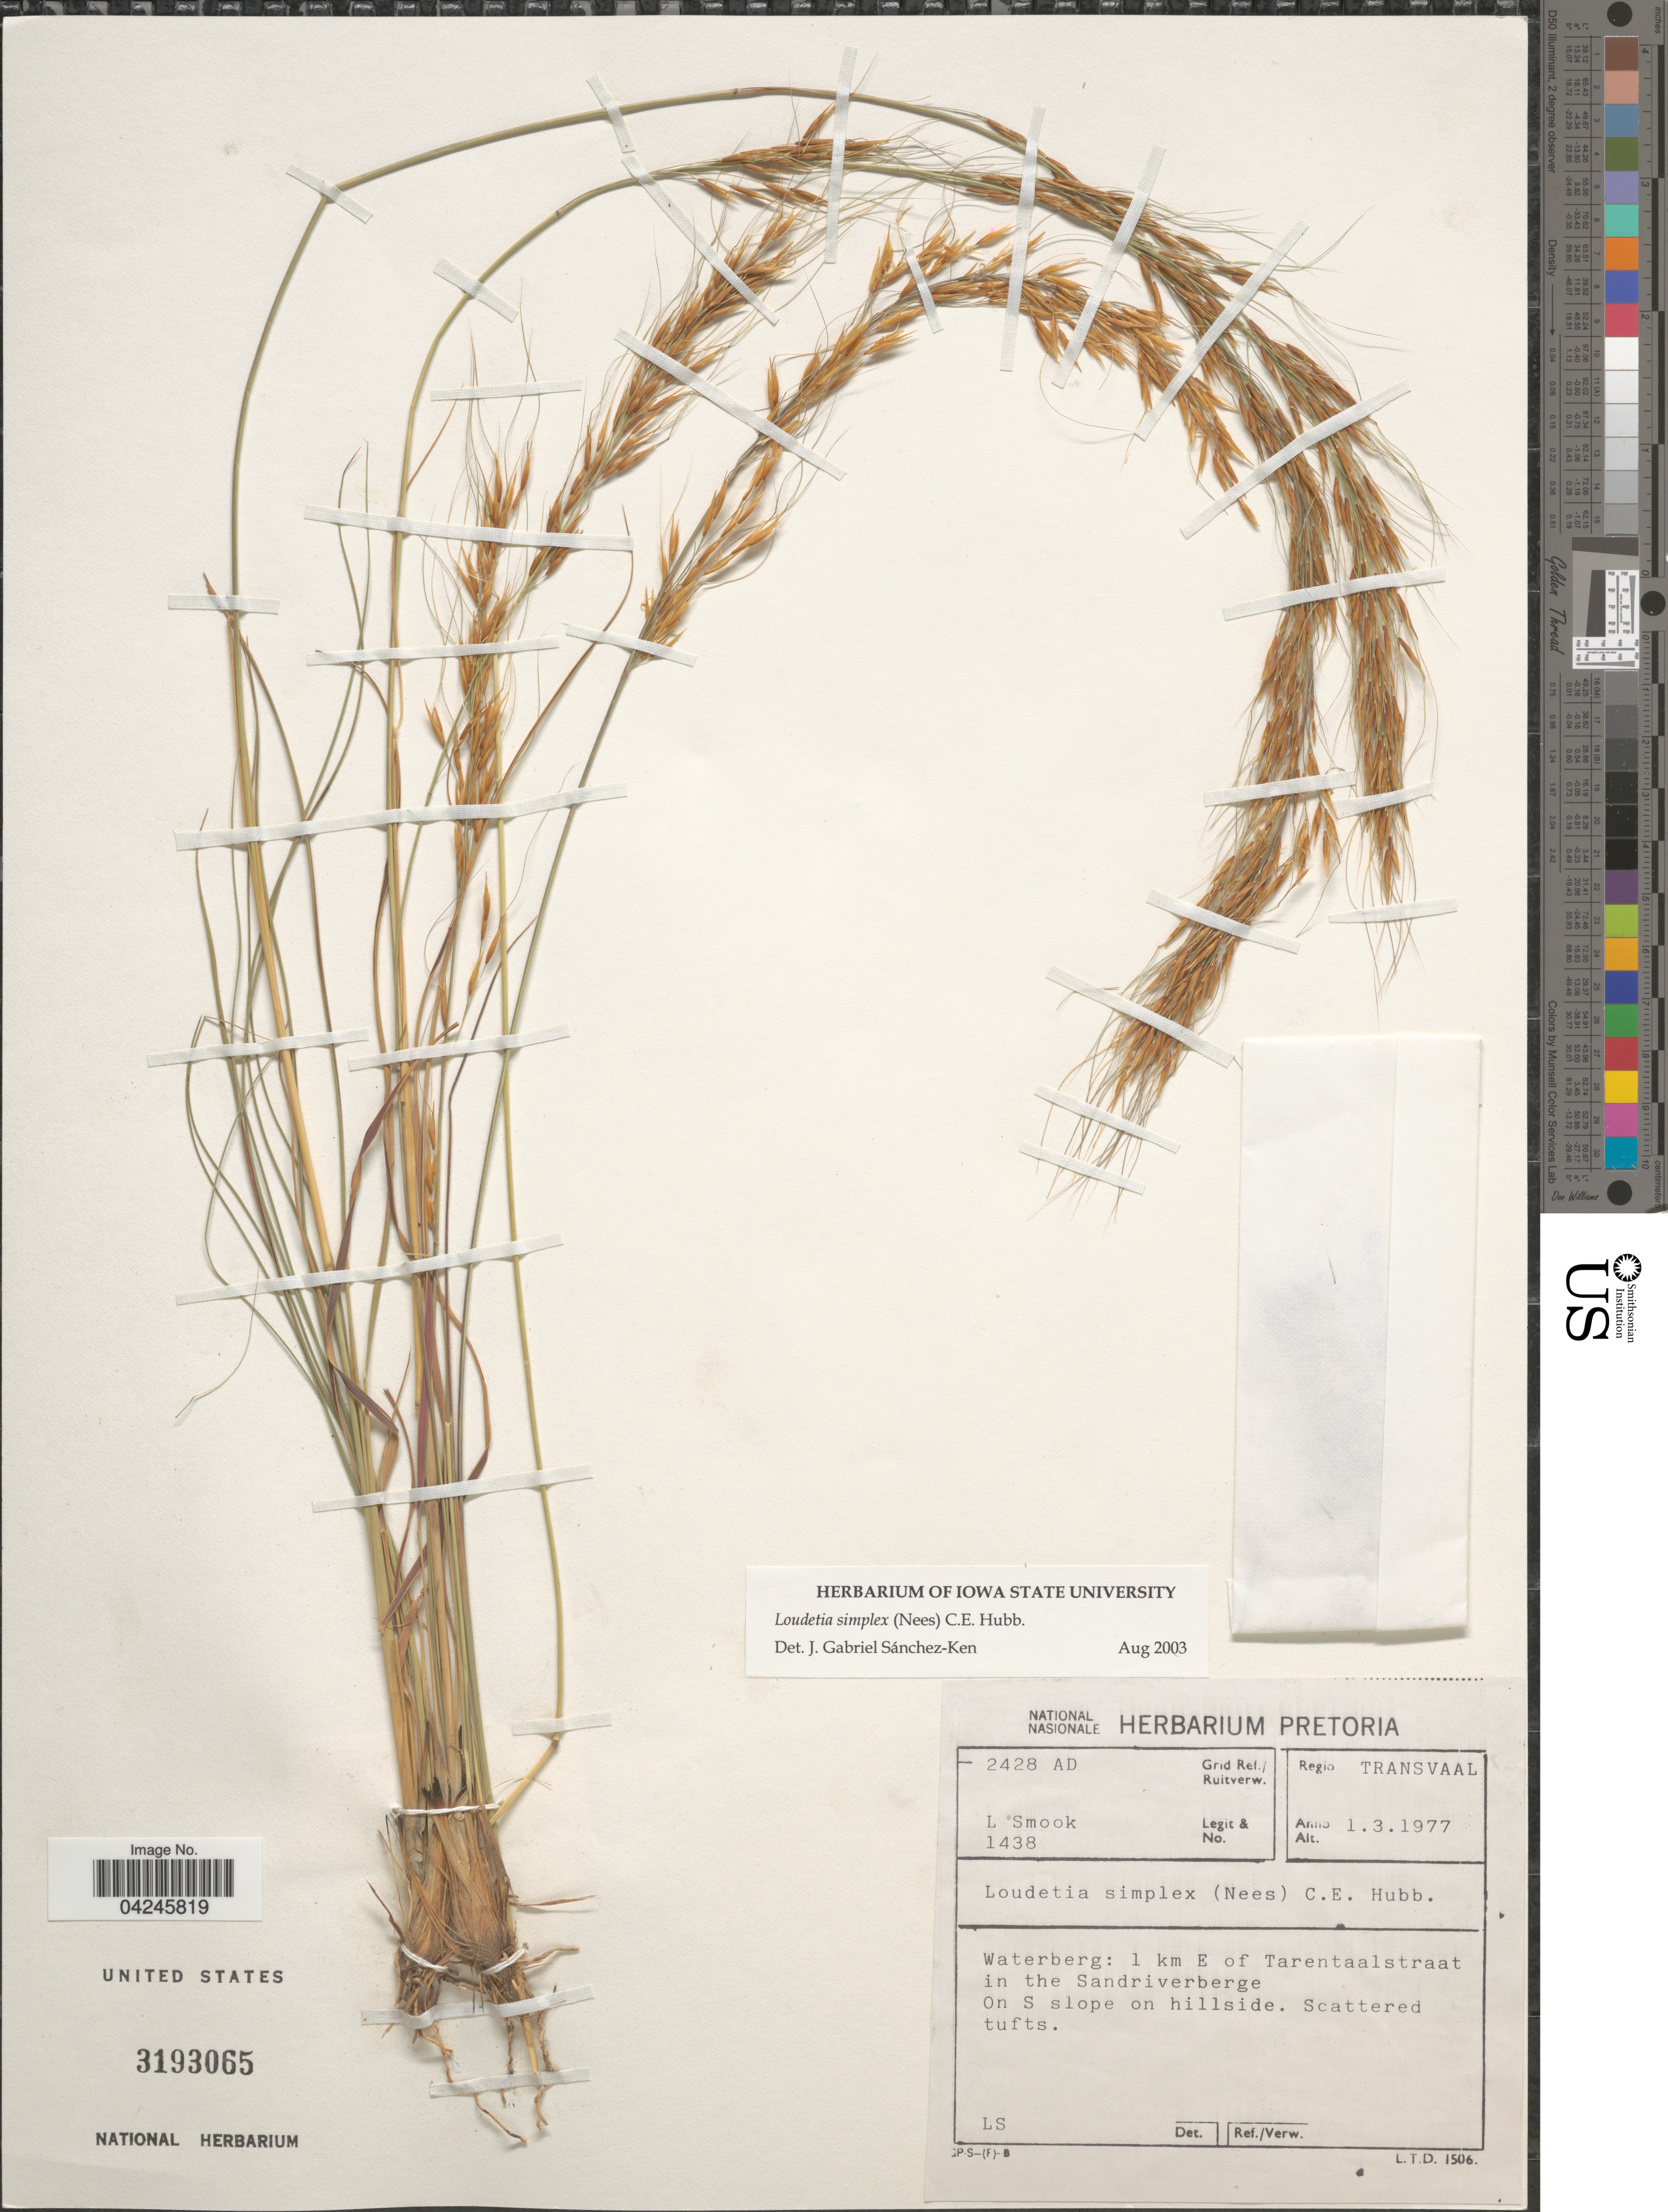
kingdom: Plantae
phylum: Tracheophyta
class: Liliopsida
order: Poales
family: Poaceae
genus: Loudetia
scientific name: Loudetia simplex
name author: (Nees) C.E. Hubb.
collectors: L. Smook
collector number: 1438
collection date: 1977-03-01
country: South Africa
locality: Grid Ref./ Ruitverw. 2428 AD. Regio Transvaal. Waterberg: 1 km E of Tarentaalstraat in the Sandriverberge. On S slope on hillside.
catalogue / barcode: US 3193065